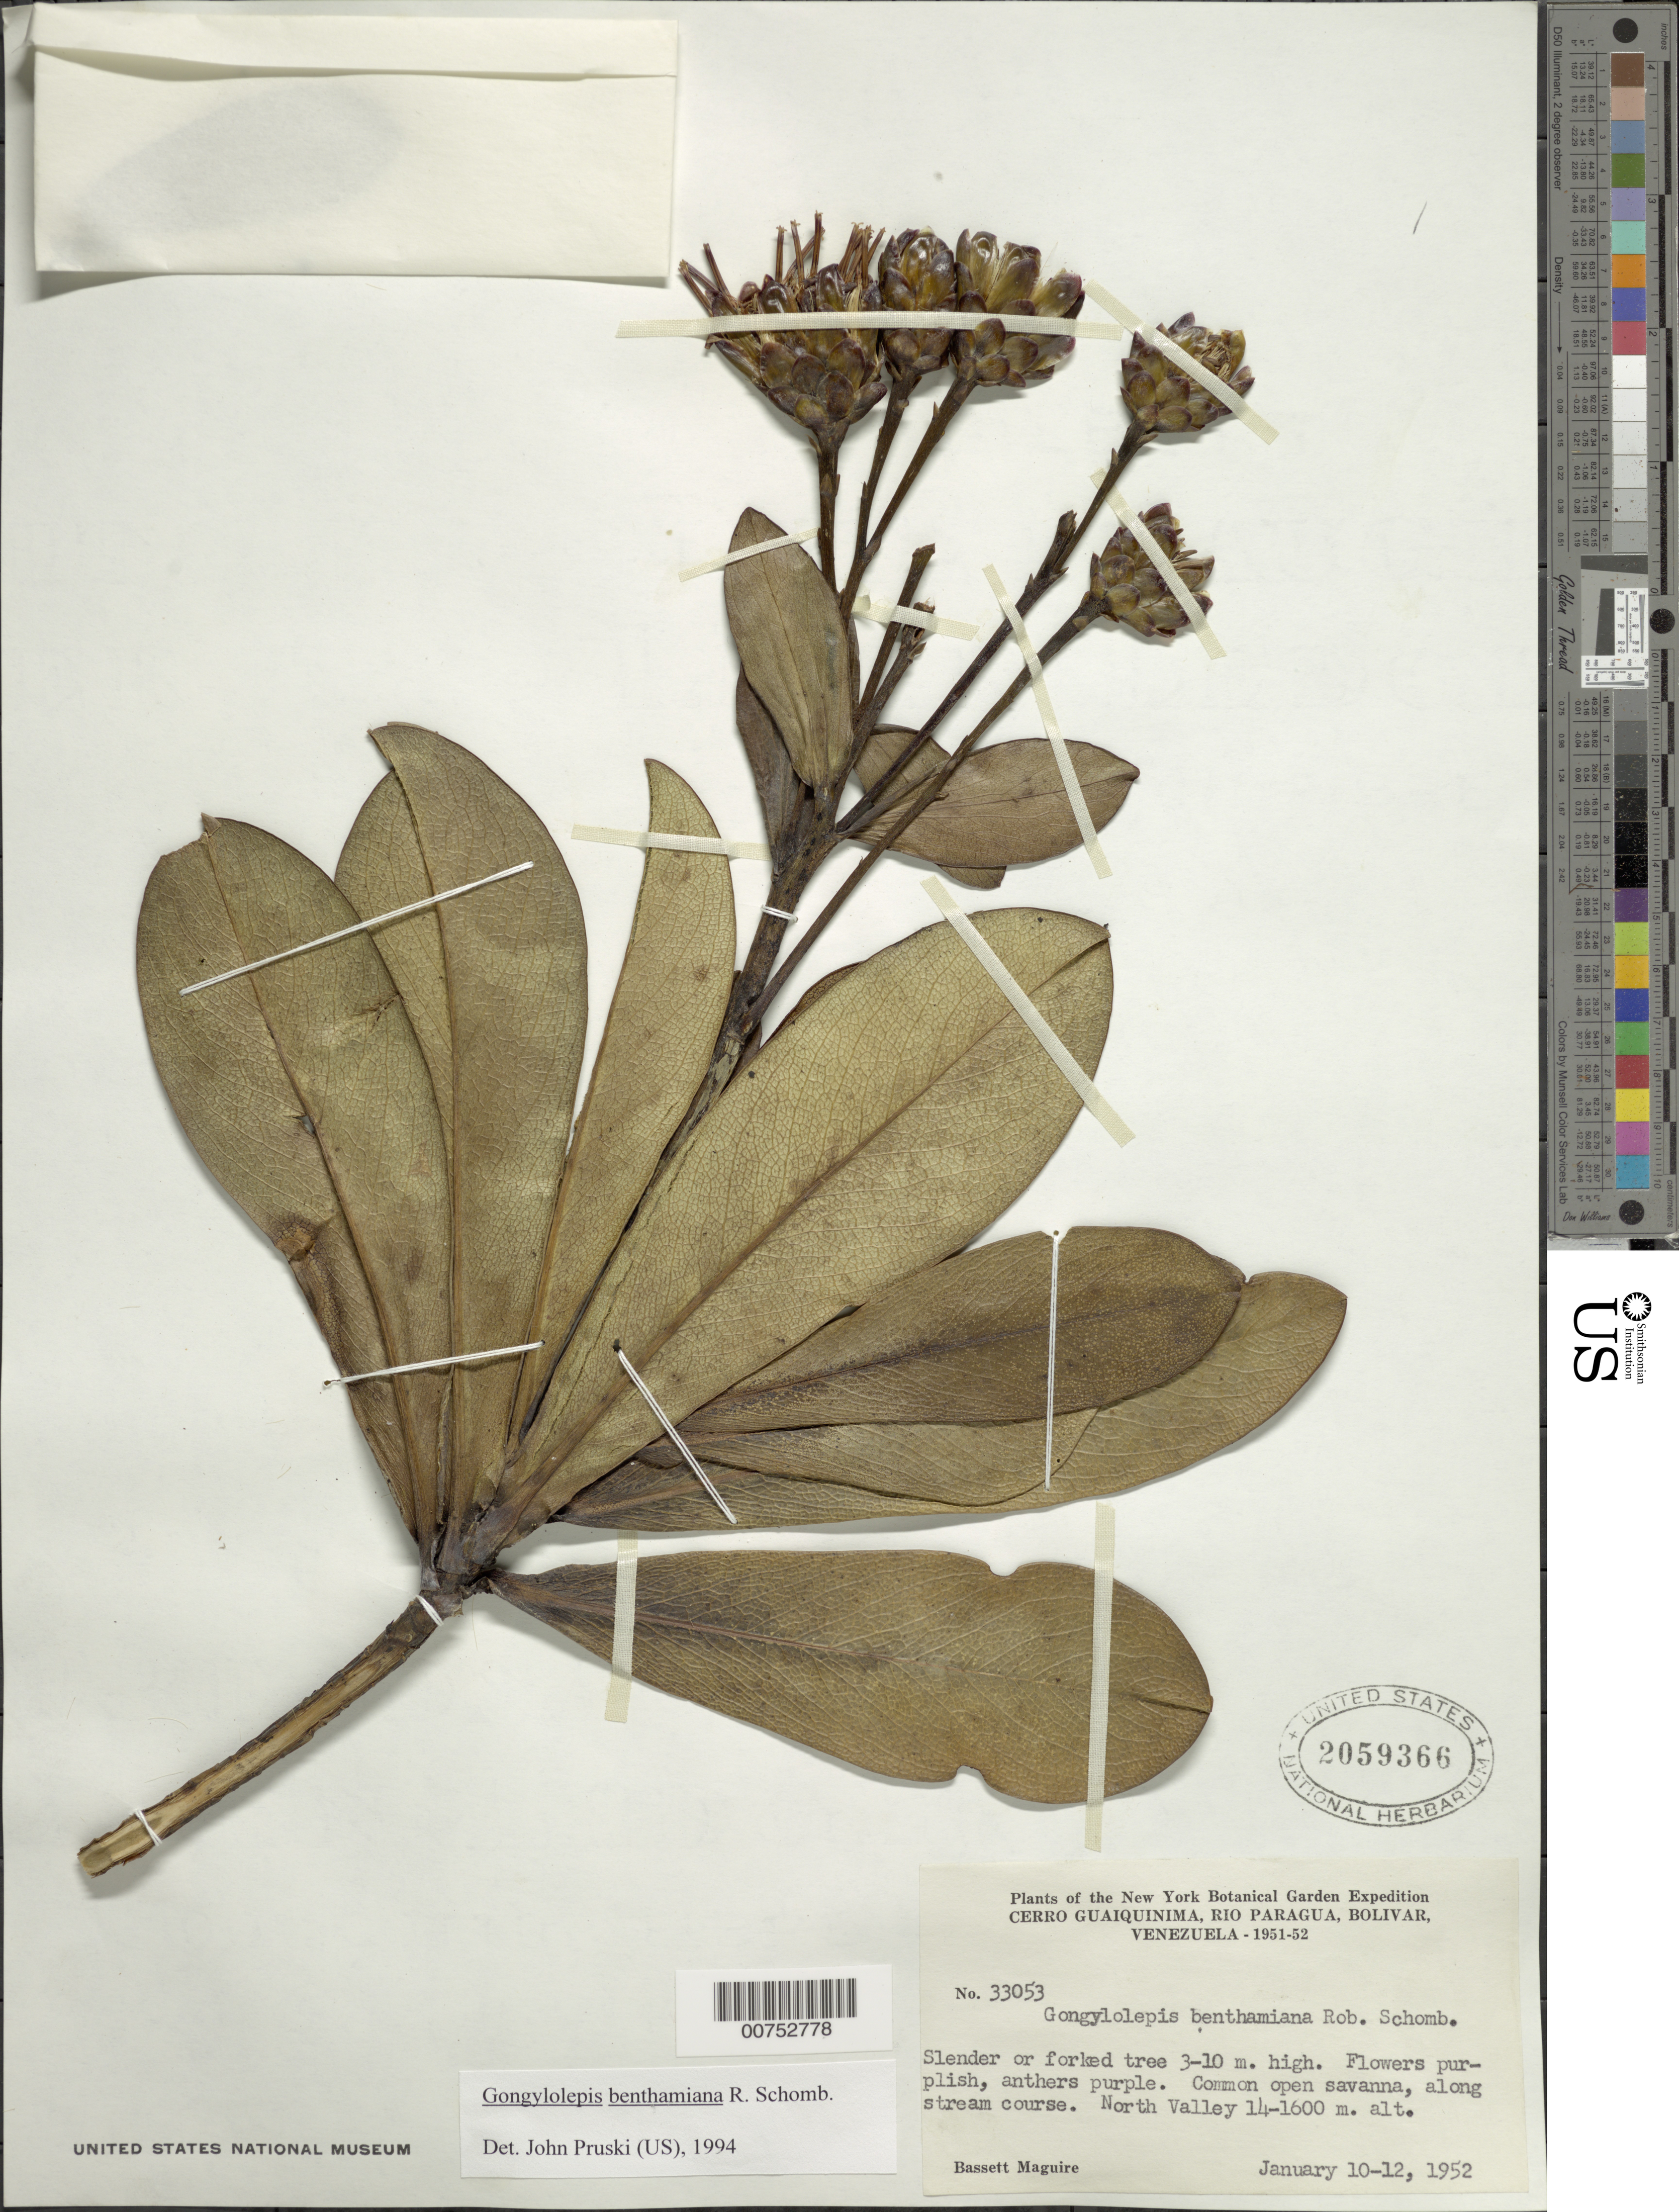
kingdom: Plantae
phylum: Tracheophyta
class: Magnoliopsida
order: Asterales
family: Asteraceae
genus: Gongylolepis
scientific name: Gongylolepis benthamiana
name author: R.H. Schomb.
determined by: Pruski, J. F.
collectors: B. Maguire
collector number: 33053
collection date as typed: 10-Jan-52 to 12-Jan-52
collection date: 1952-01-10/1952-01-12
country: Venezuela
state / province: Bolívar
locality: Cerro Guaiquinima, Río Paragua, "North Valley"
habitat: Open savanna, along stream course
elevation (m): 1400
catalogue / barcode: US 2059366